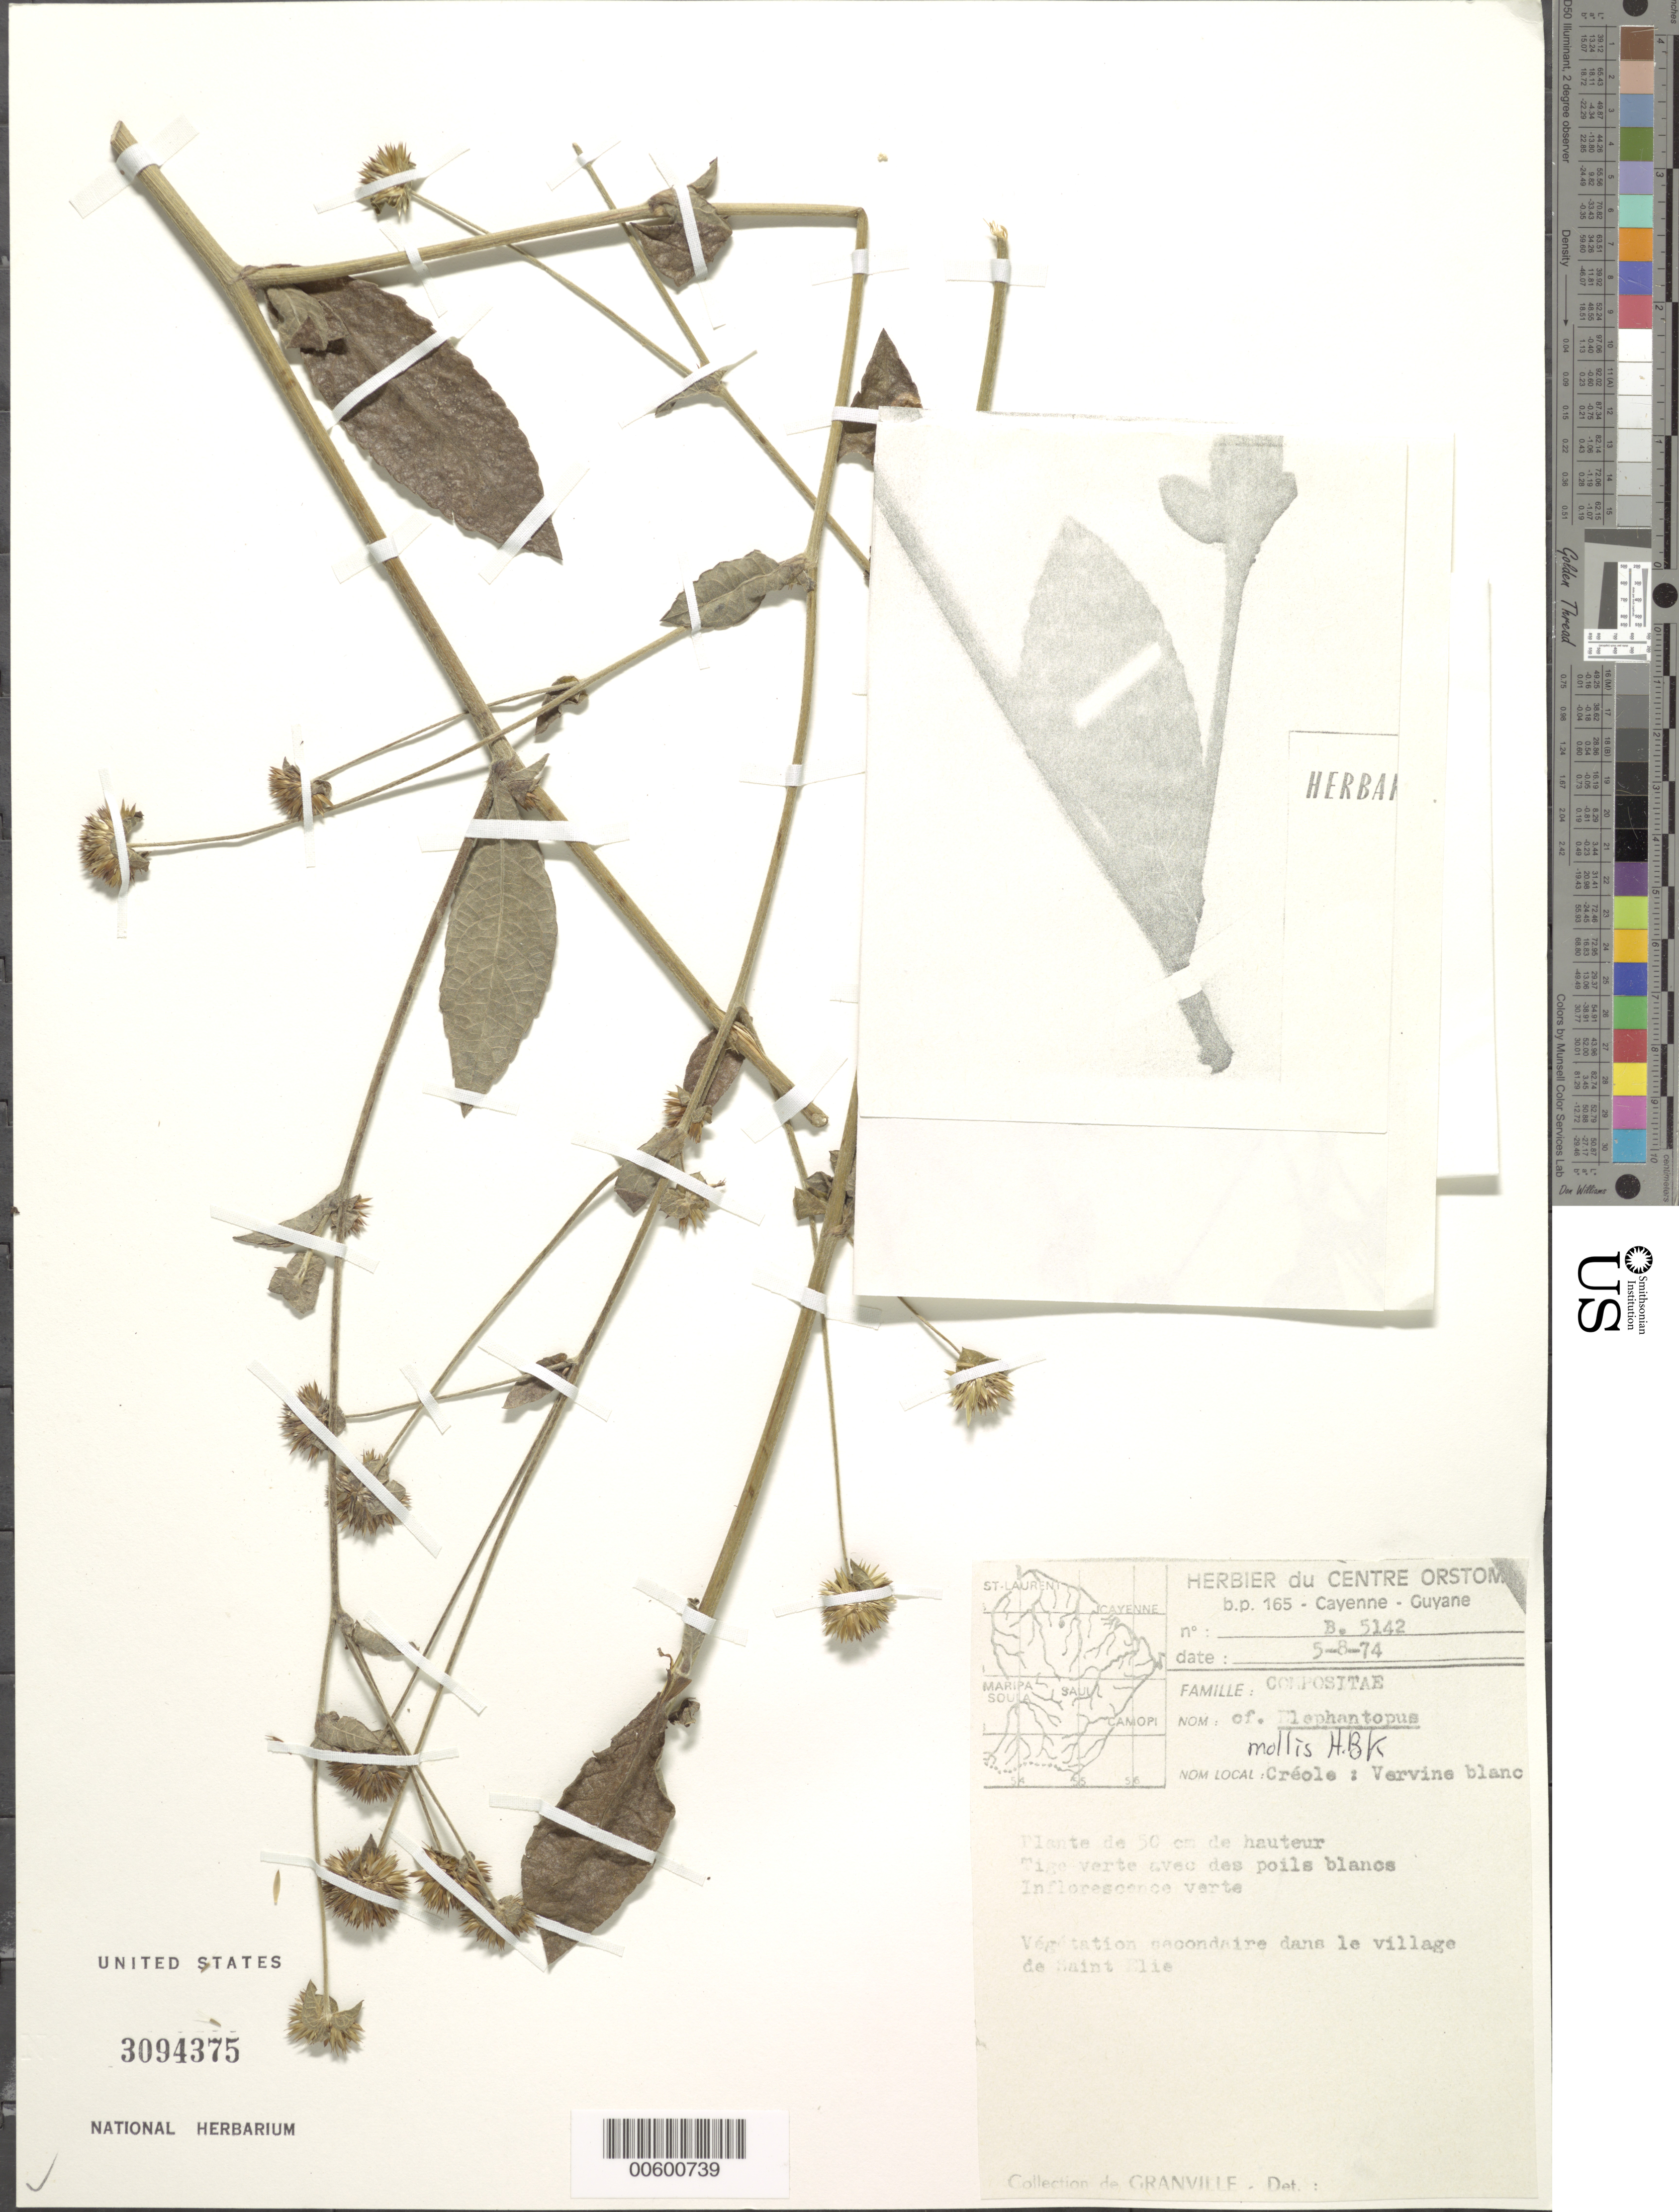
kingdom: Plantae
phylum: Tracheophyta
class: Magnoliopsida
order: Asterales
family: Asteraceae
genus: Elephantopus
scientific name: Elephantopus mollis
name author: Kunth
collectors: J.-J. de Granville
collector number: B 5142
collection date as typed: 5-Aug-74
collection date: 1974-08-05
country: French Guiana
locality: Saint-Élie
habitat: Végetation secondaire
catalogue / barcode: US 3094375